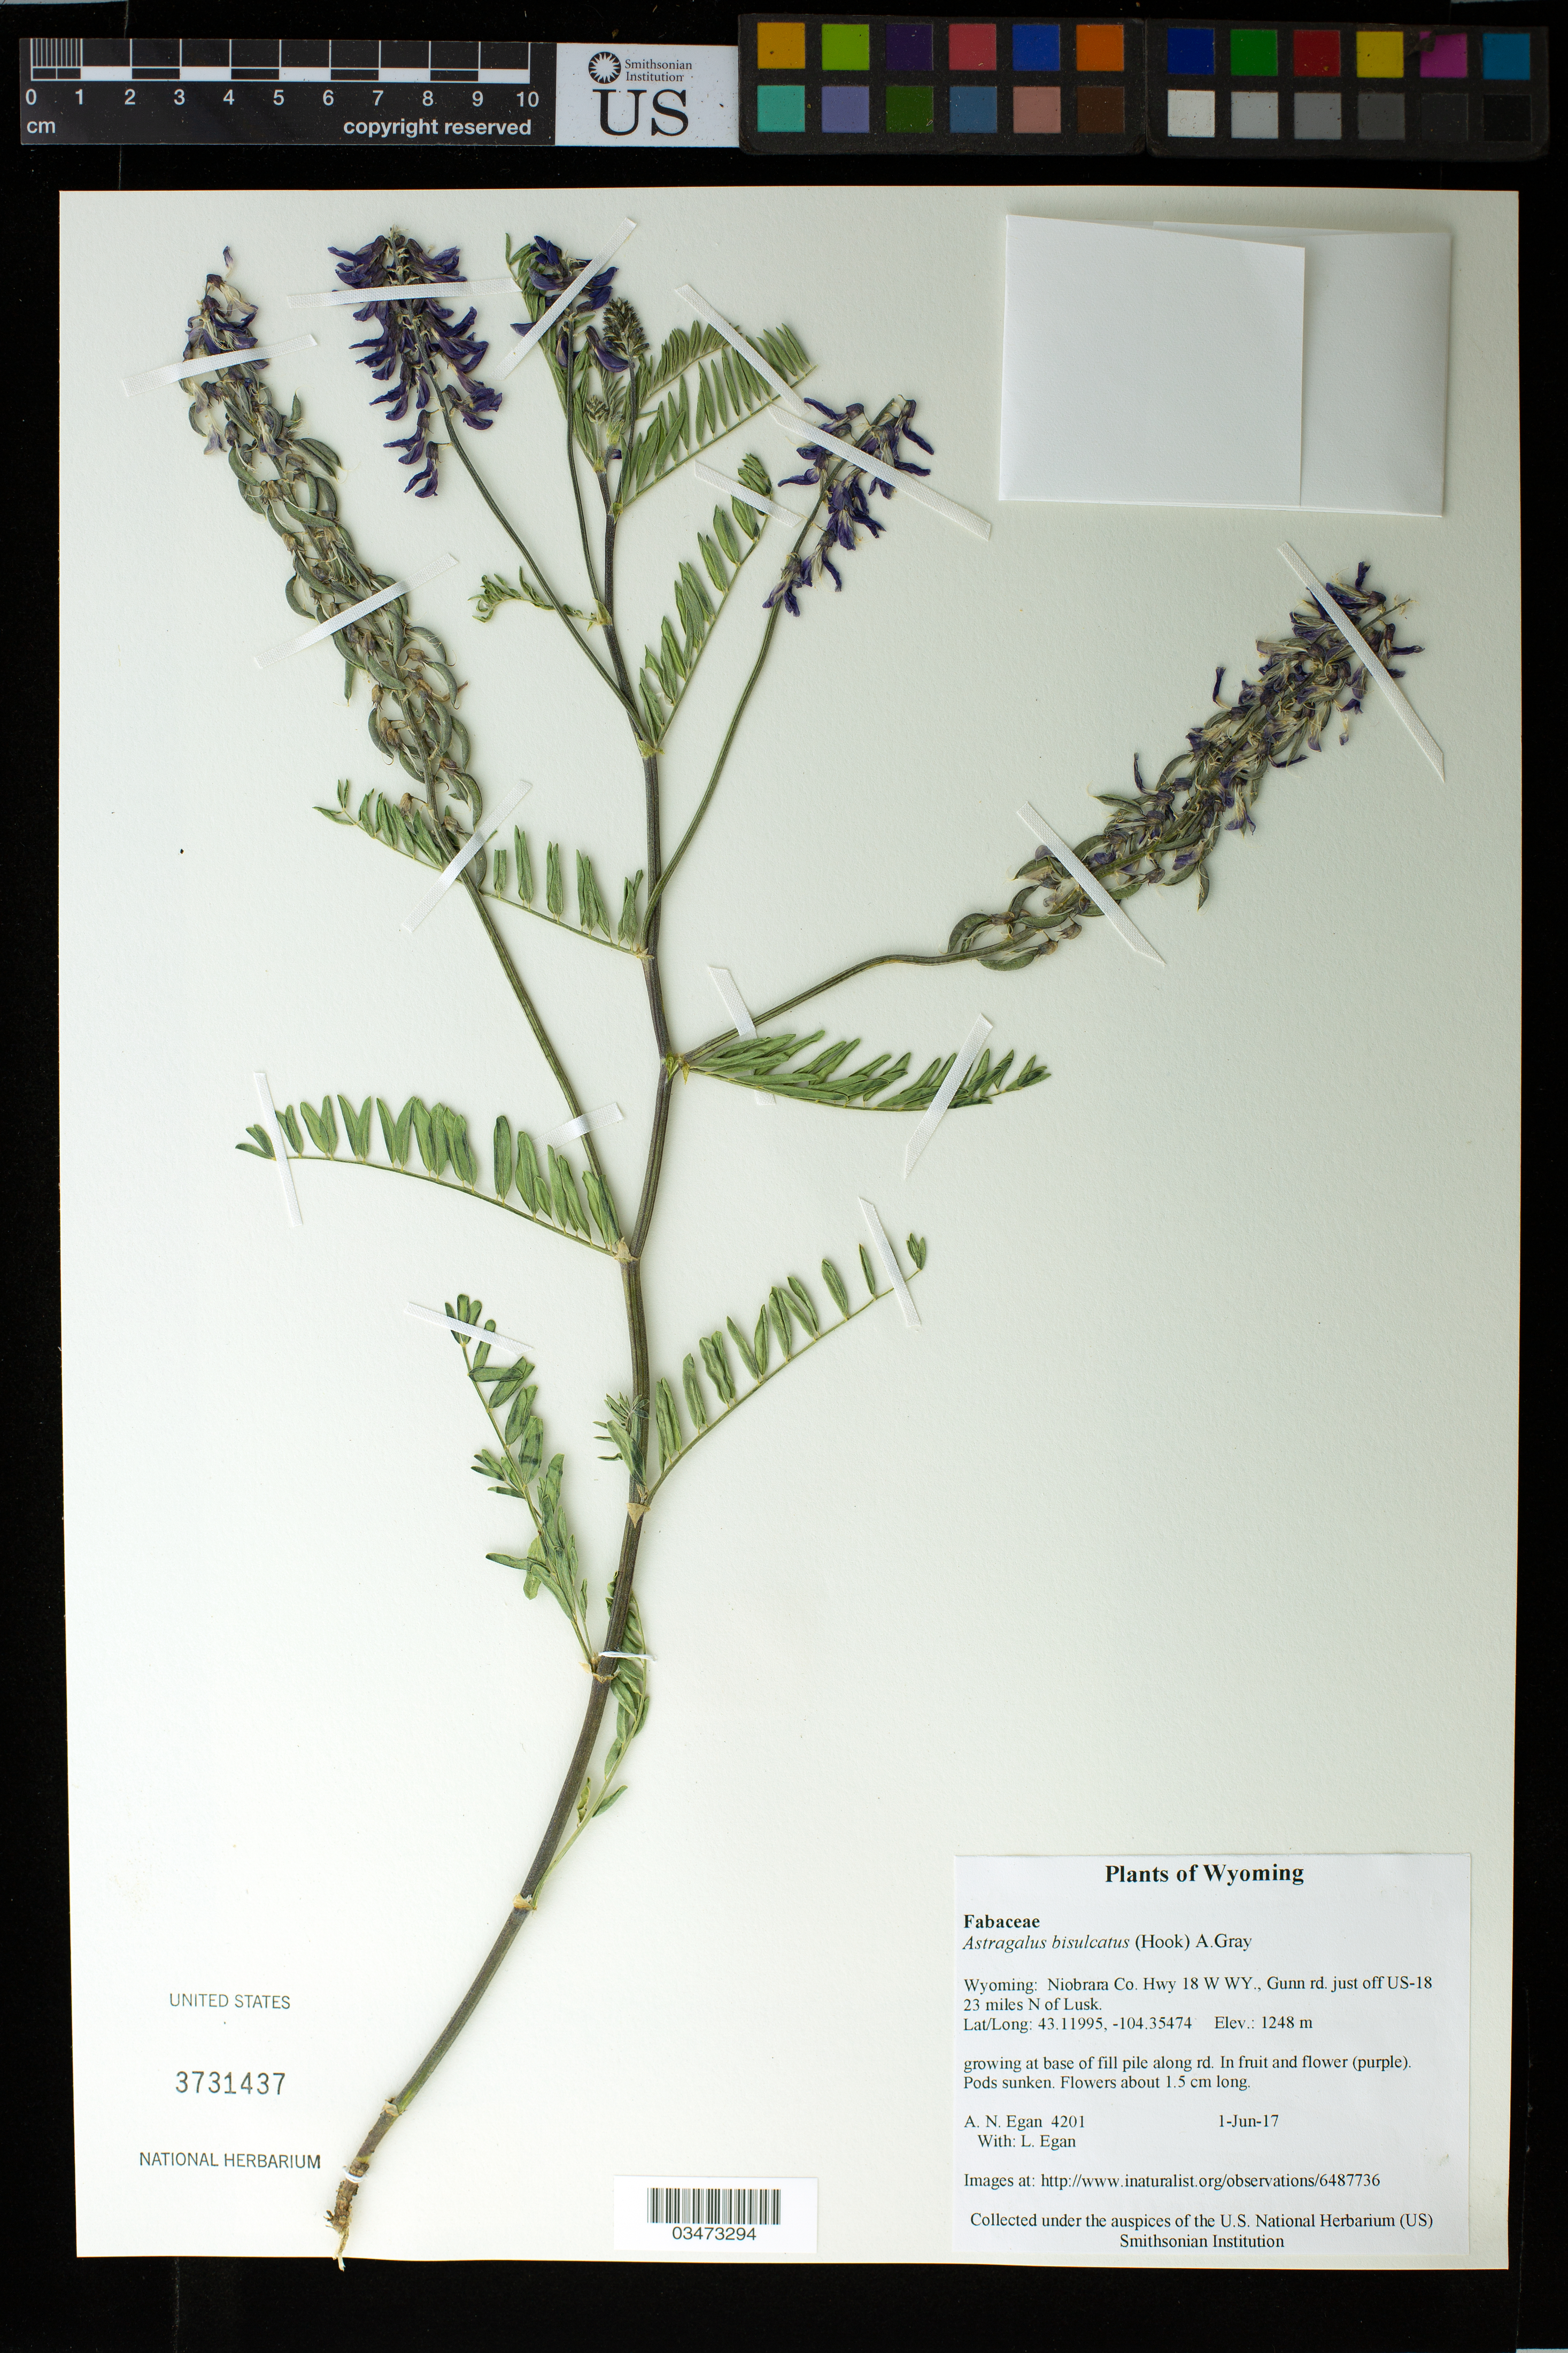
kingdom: Plantae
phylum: Tracheophyta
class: Magnoliopsida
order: Fabales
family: Fabaceae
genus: Astragalus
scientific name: Astragalus bisulcatus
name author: (Hook.) A. Gray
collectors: A. N. Egan & L. Egan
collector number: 4201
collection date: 2017-06-01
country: United States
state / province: Wyoming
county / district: Niobrara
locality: Hwy 18 W WY., Gunn rd. just off US-18. 23 miles N of Lusk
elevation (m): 1248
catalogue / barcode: US 3731437